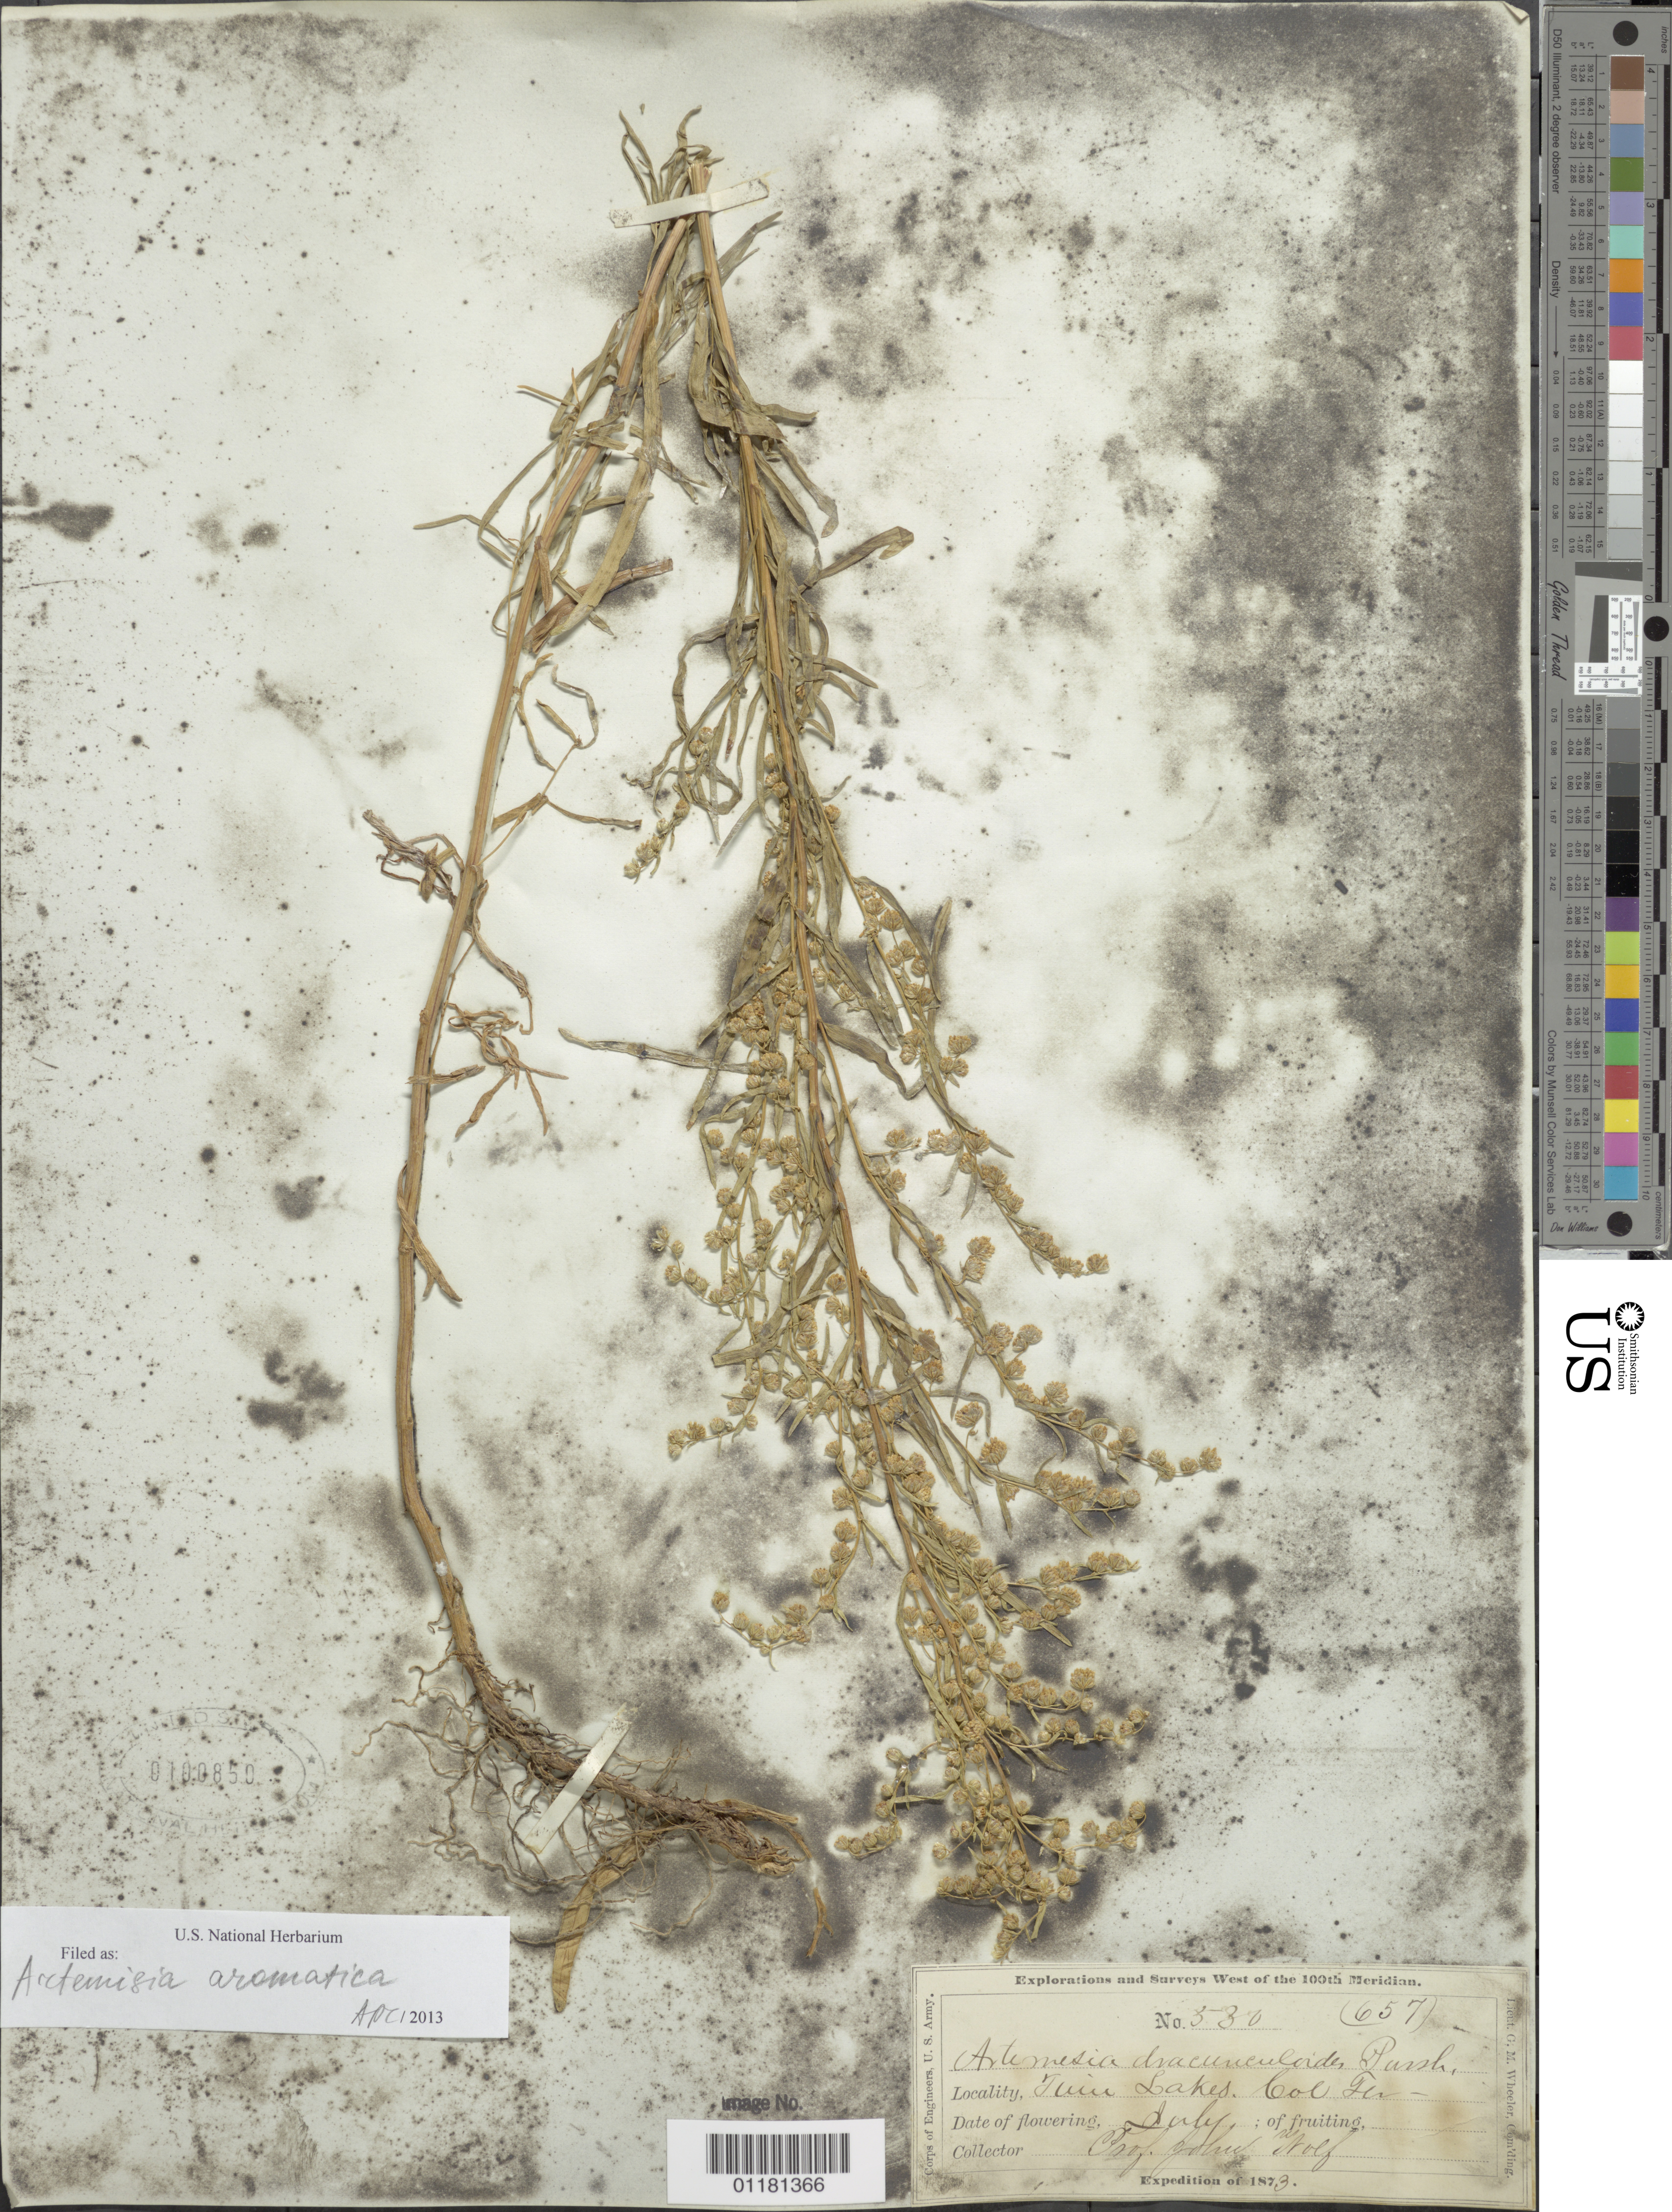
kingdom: Plantae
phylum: Tracheophyta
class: Magnoliopsida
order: Asterales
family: Asteraceae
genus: Artemisia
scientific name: Artemisia aromatica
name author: A. Nelson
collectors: J. Wolf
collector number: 530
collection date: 1873-07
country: United States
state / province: Colorado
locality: Twin Lakes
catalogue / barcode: US 100850